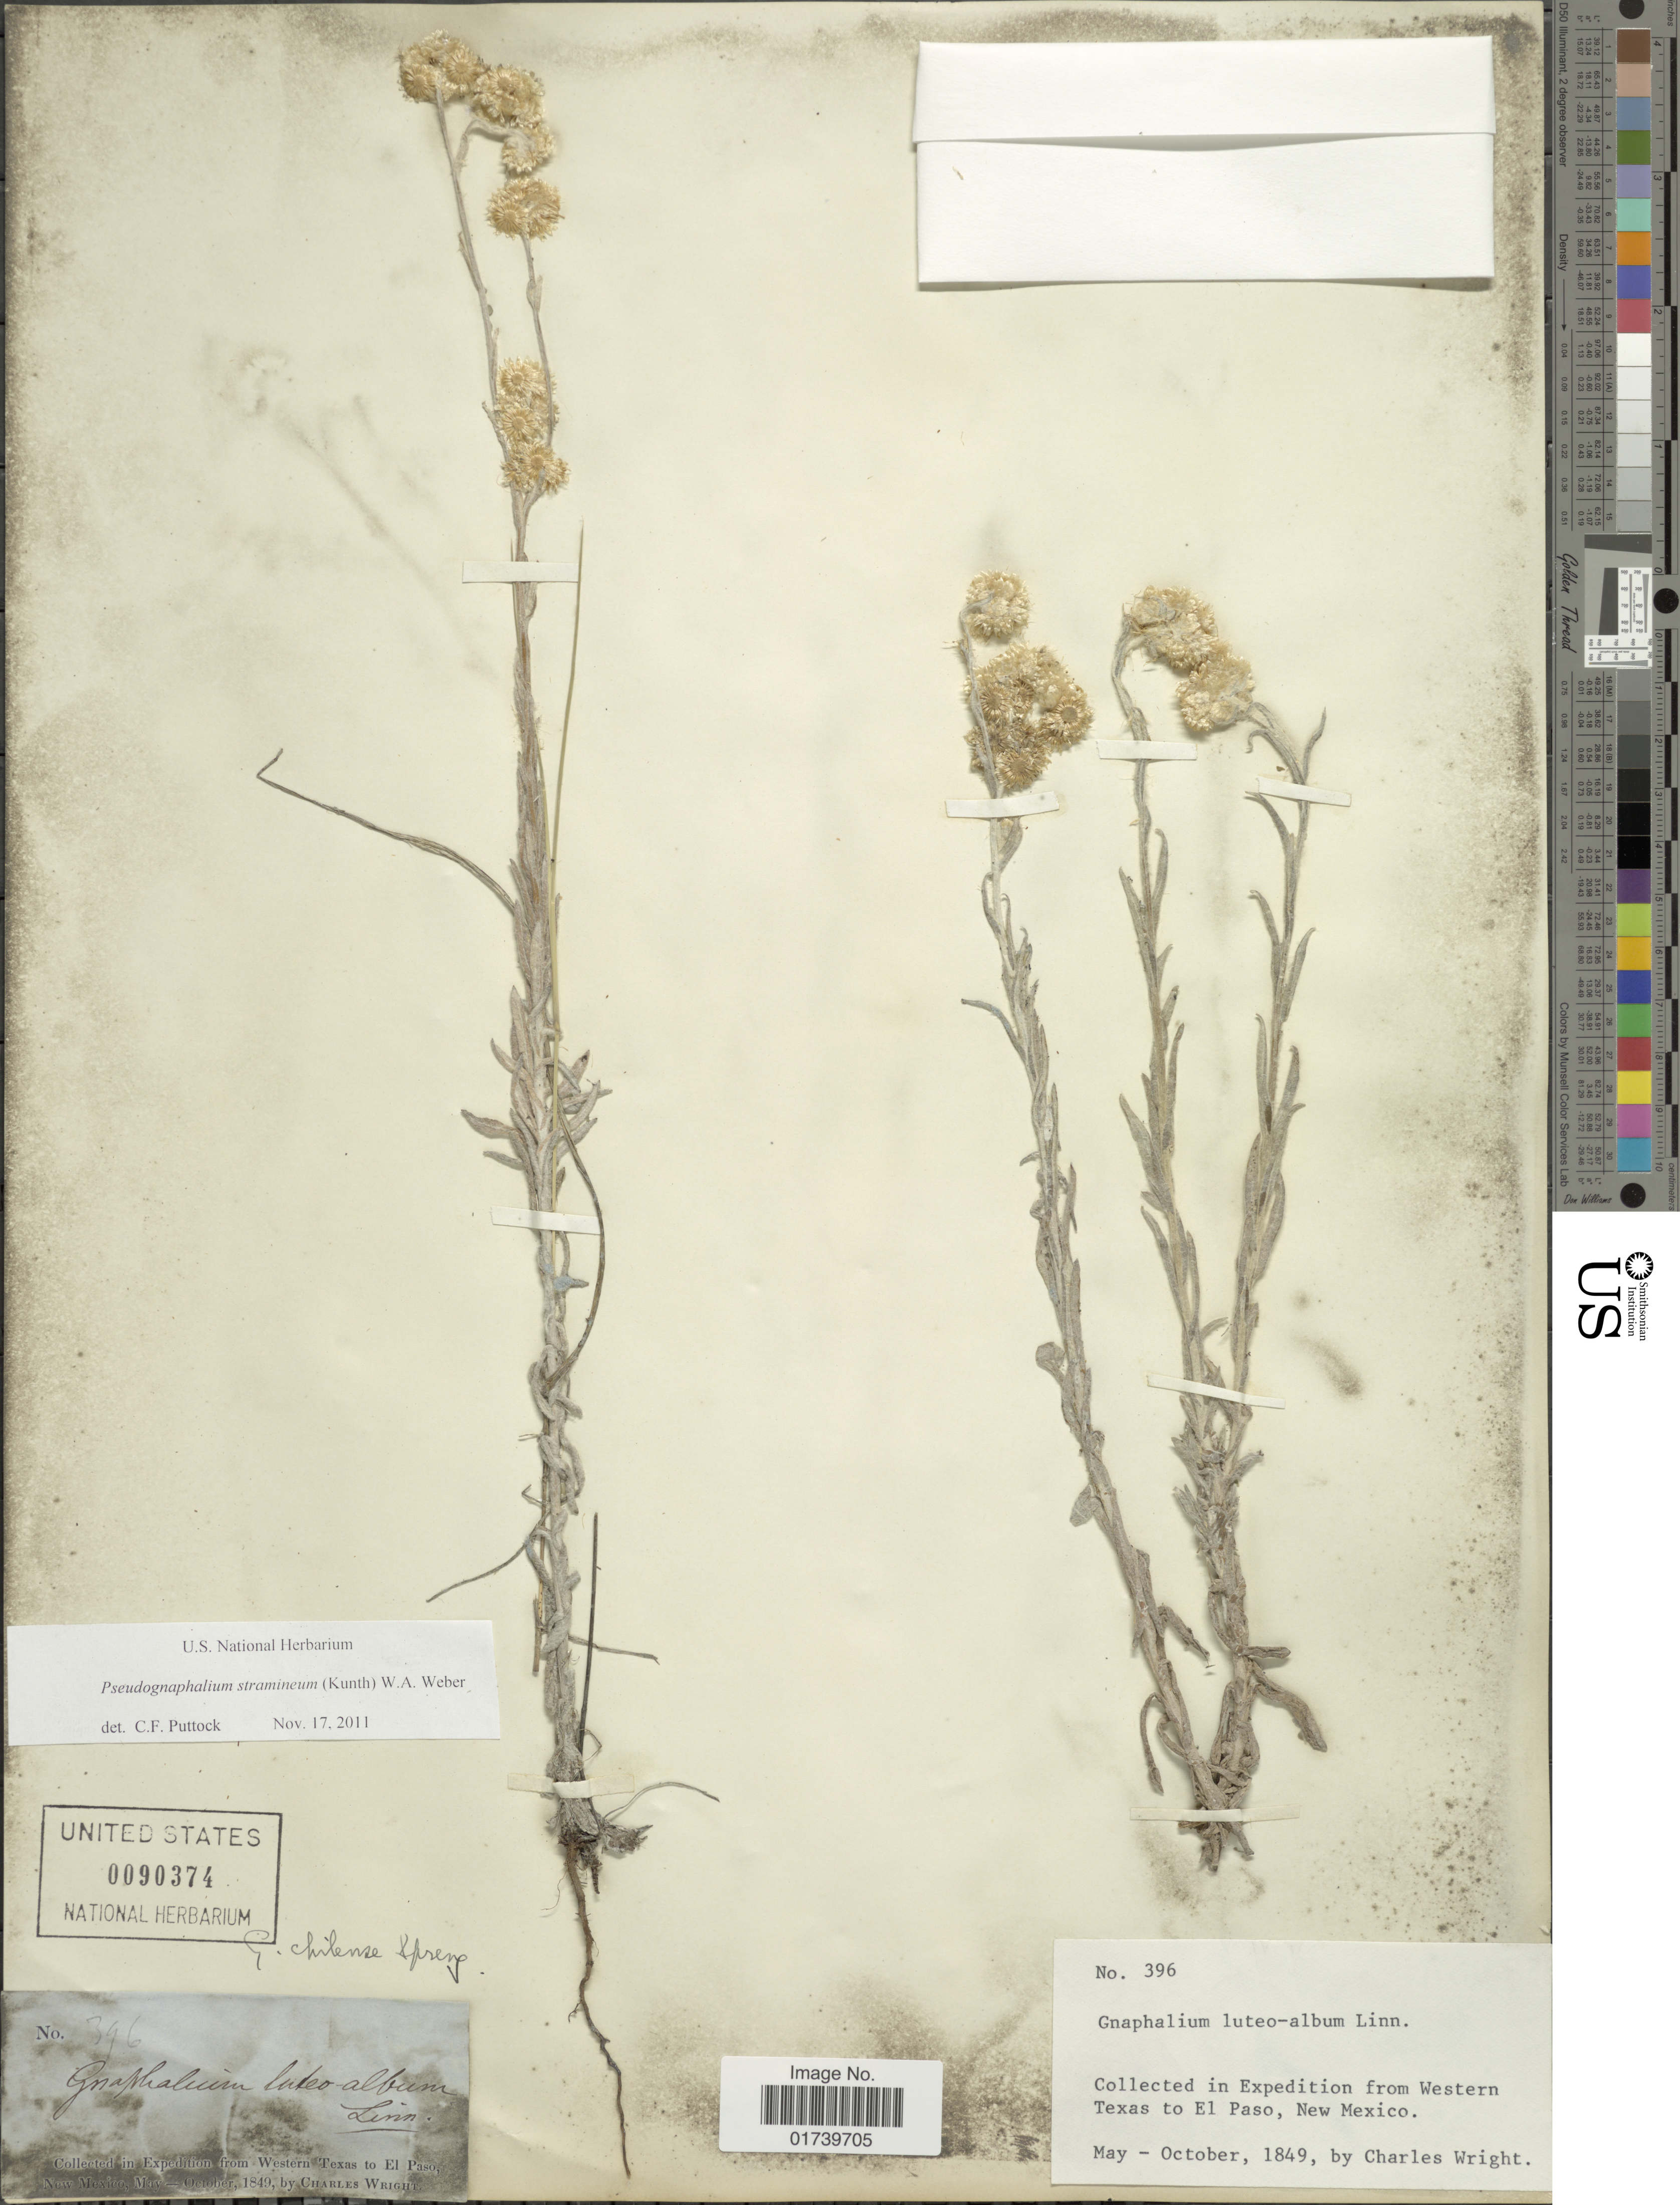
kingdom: Plantae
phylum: Tracheophyta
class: Magnoliopsida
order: Asterales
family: Asteraceae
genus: Pseudognaphalium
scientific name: Pseudognaphalium stramineum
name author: (Kunth) Anderb.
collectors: C. Wright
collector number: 396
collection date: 1849-05/1849-10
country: United States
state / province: New Mexico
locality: Western Texas to El Paso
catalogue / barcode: US 90374